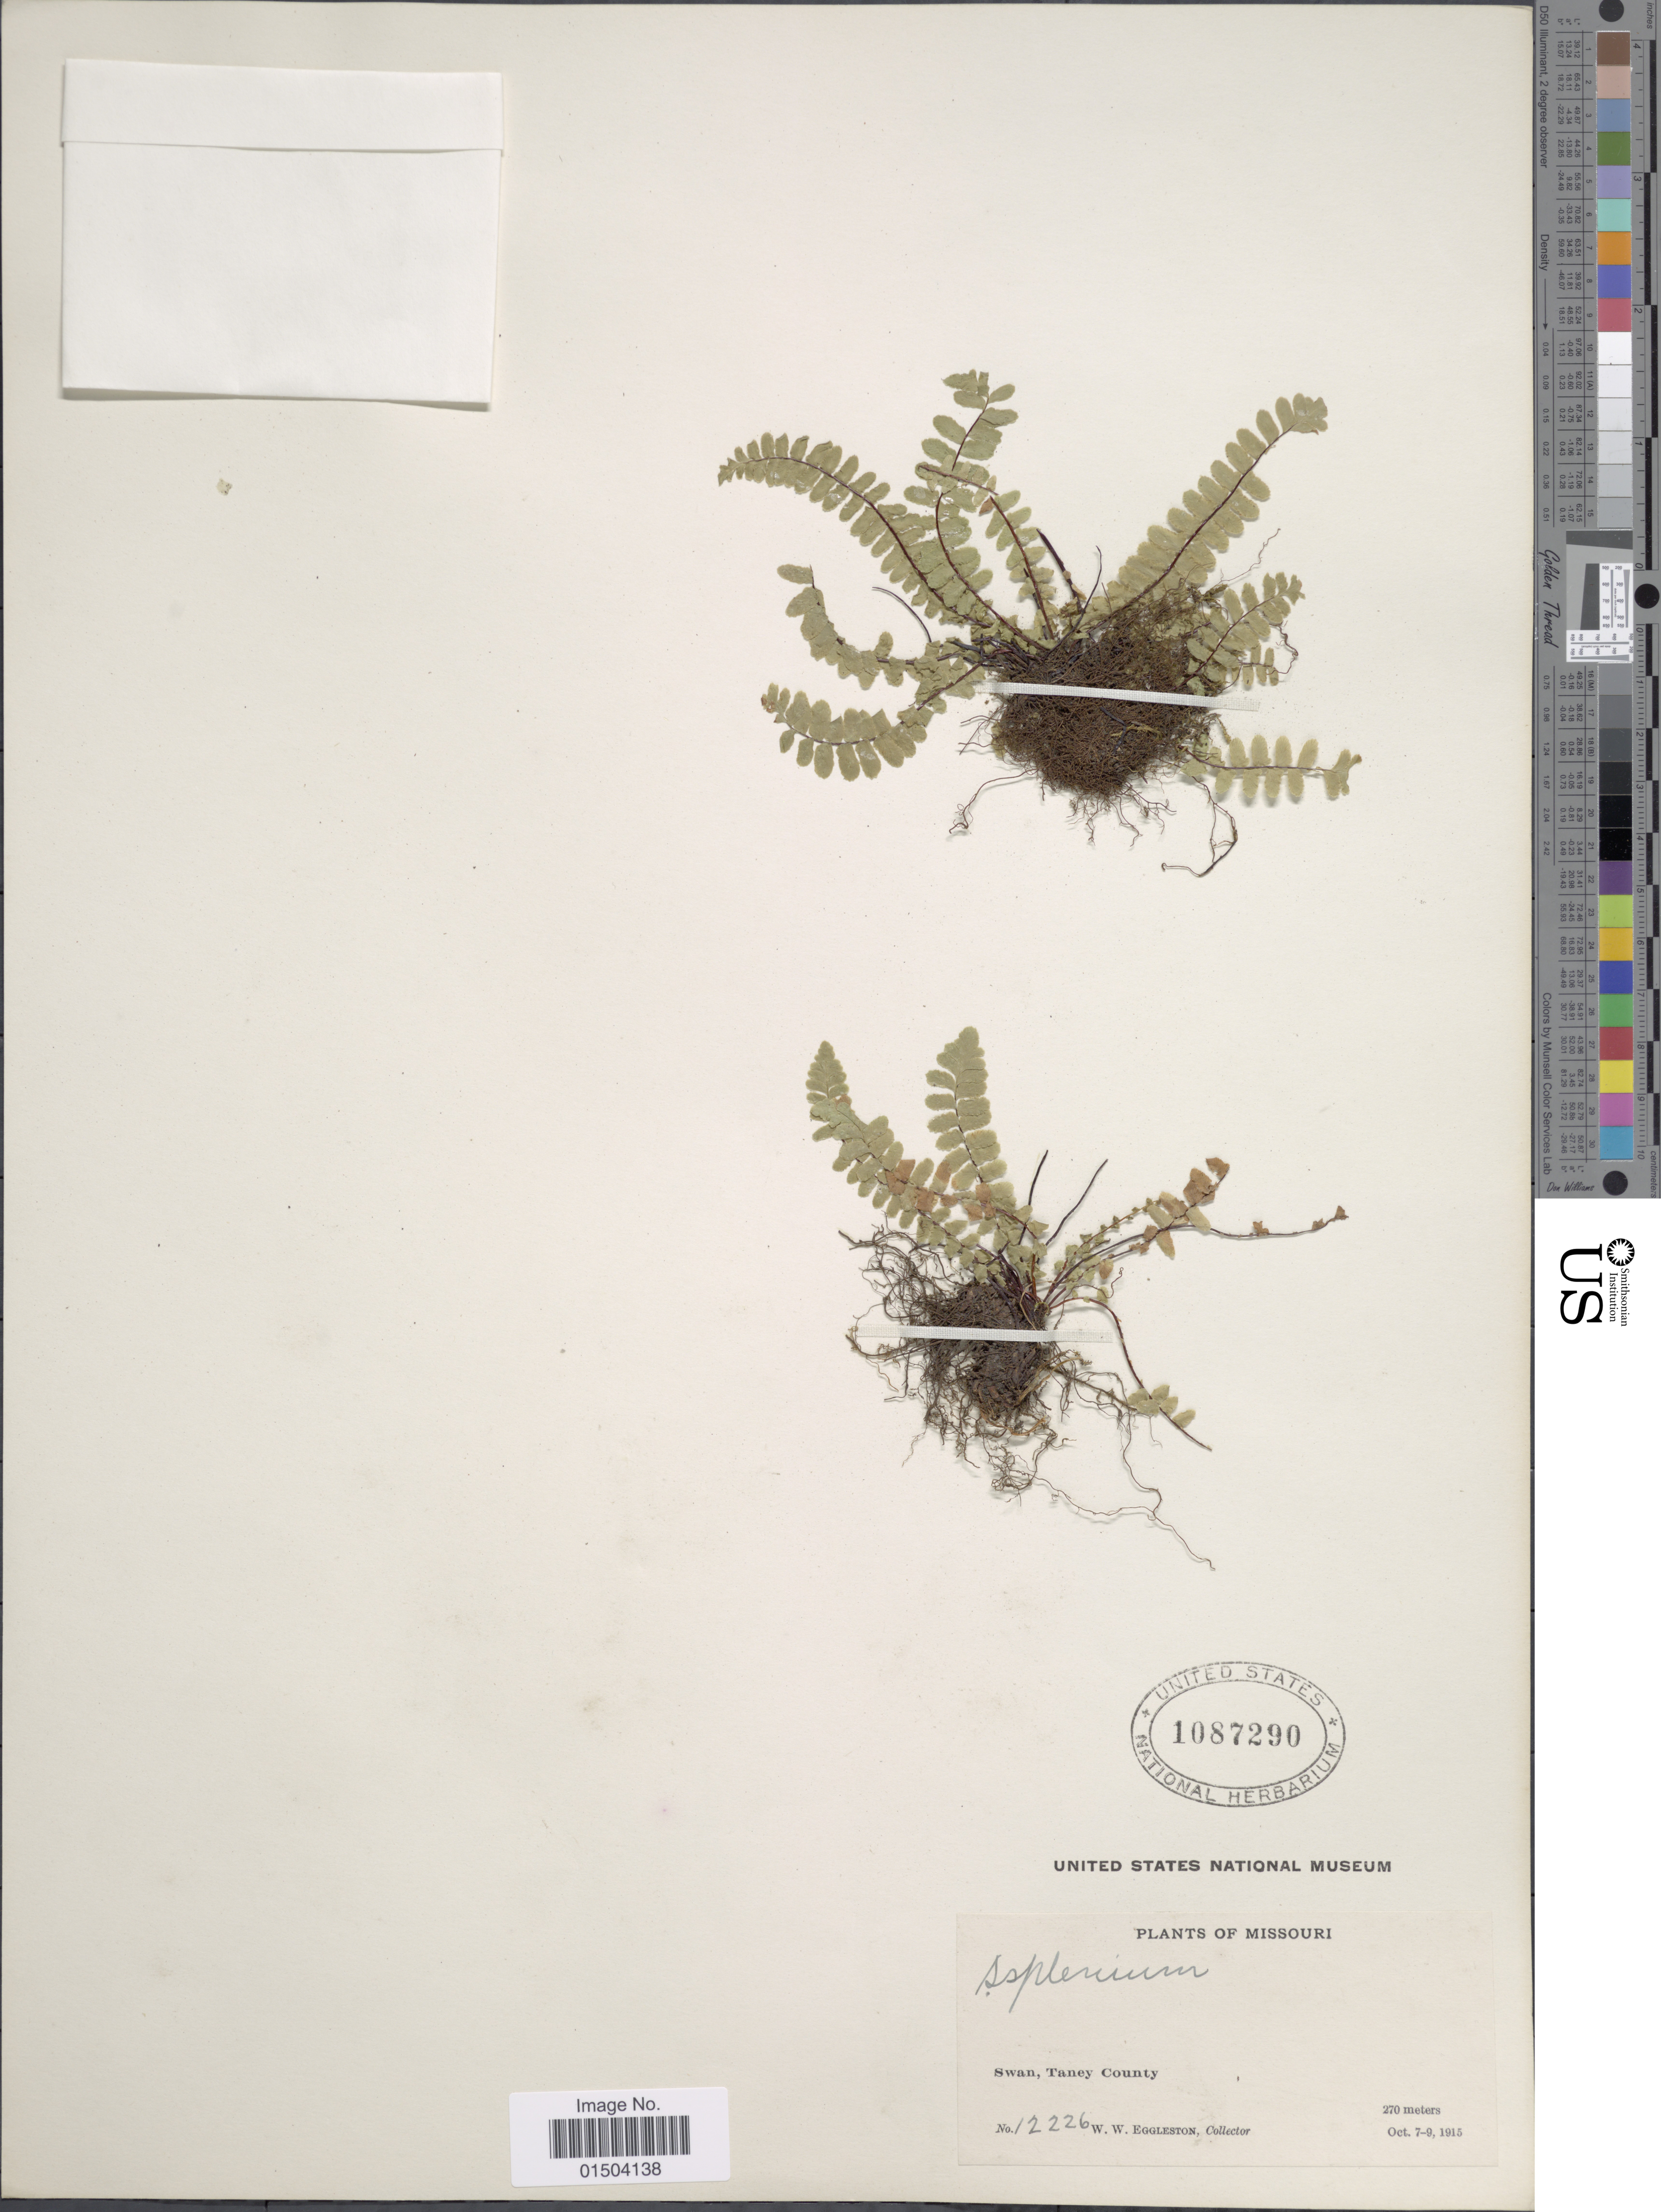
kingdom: Plantae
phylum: Tracheophyta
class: Polypodiopsida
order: Polypodiales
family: Aspleniaceae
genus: Asplenium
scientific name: Asplenium platyneuron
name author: (L.) Britton, Stearns & Poggenb.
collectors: W. W. Eggleston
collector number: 12226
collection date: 1915-10-07/1915-10-09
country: United States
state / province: Missouri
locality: Swan, Taney County.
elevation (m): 270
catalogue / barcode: US 1087290